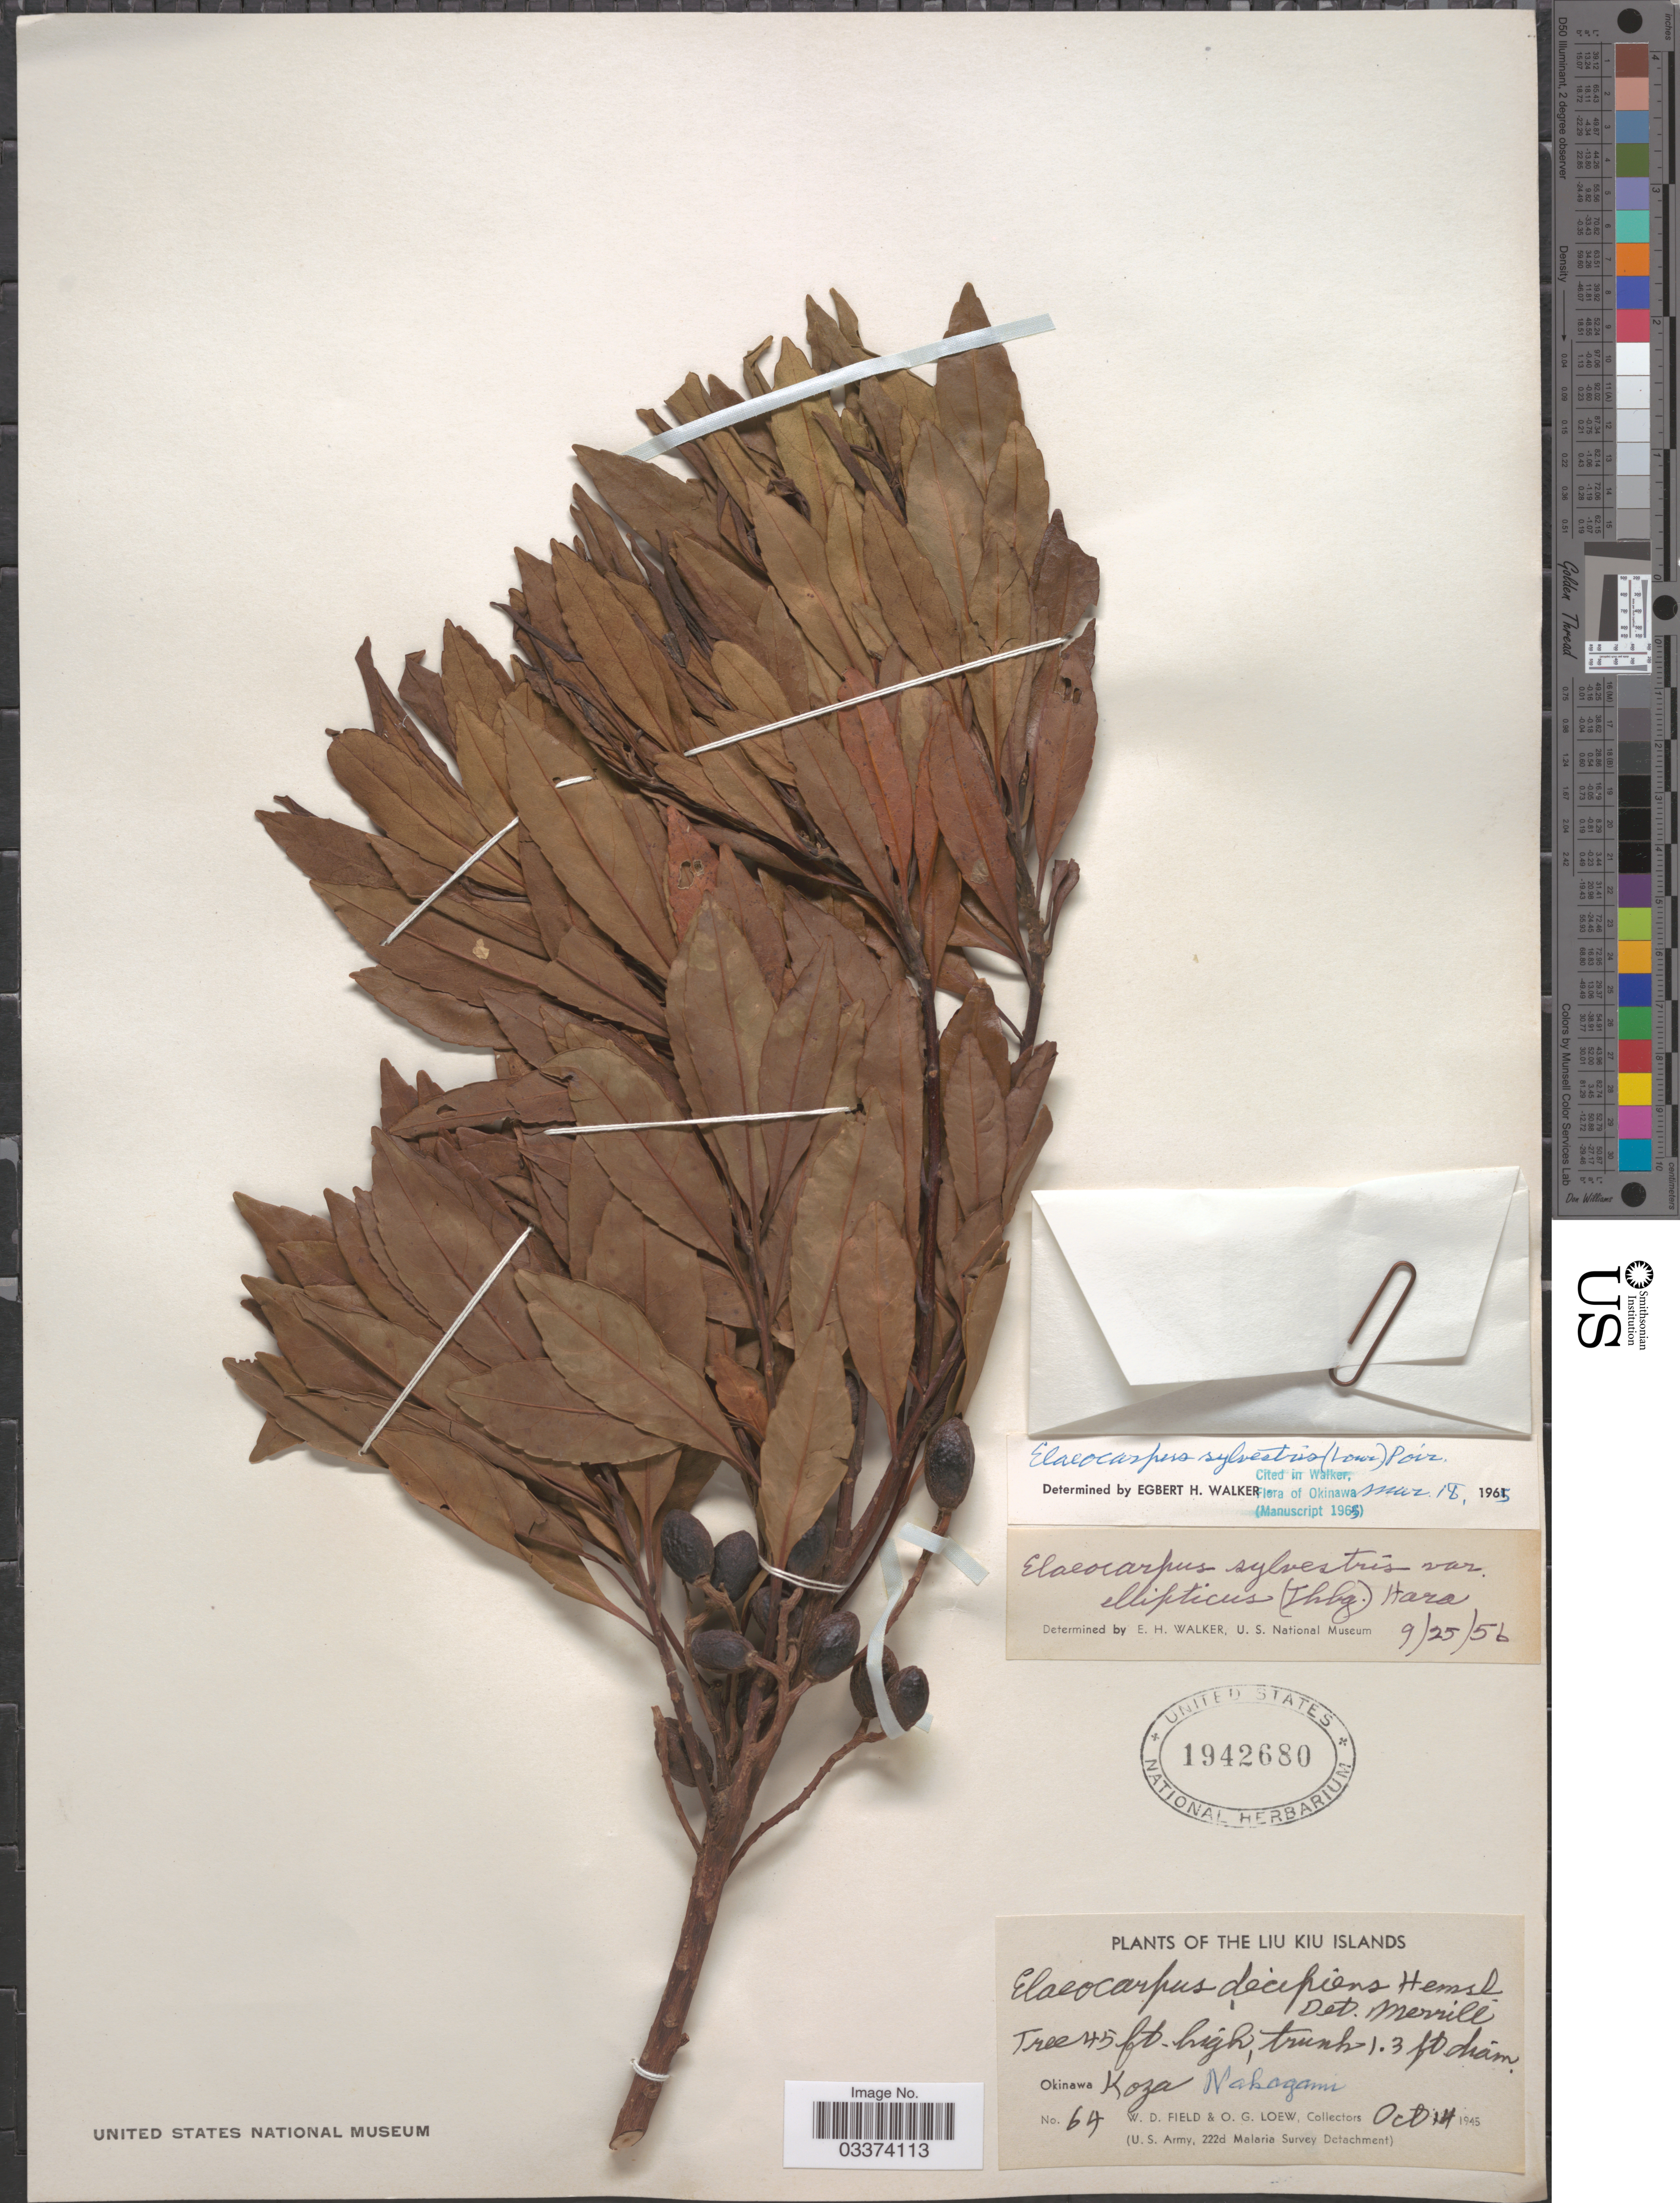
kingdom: Plantae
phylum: Tracheophyta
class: Magnoliopsida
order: Oxalidales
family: Elaeocarpaceae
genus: Elaeocarpus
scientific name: Elaeocarpus sylvestris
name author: (Lour.) Poir.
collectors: W. D. Field & O. G. Loew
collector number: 64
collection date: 1945-10-14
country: Japan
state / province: Okinawa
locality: The Liu Kiu Islands. Koza Nakagami.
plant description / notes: Fruit temporarily sampled for micro-CT scanning.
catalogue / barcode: US 1942680